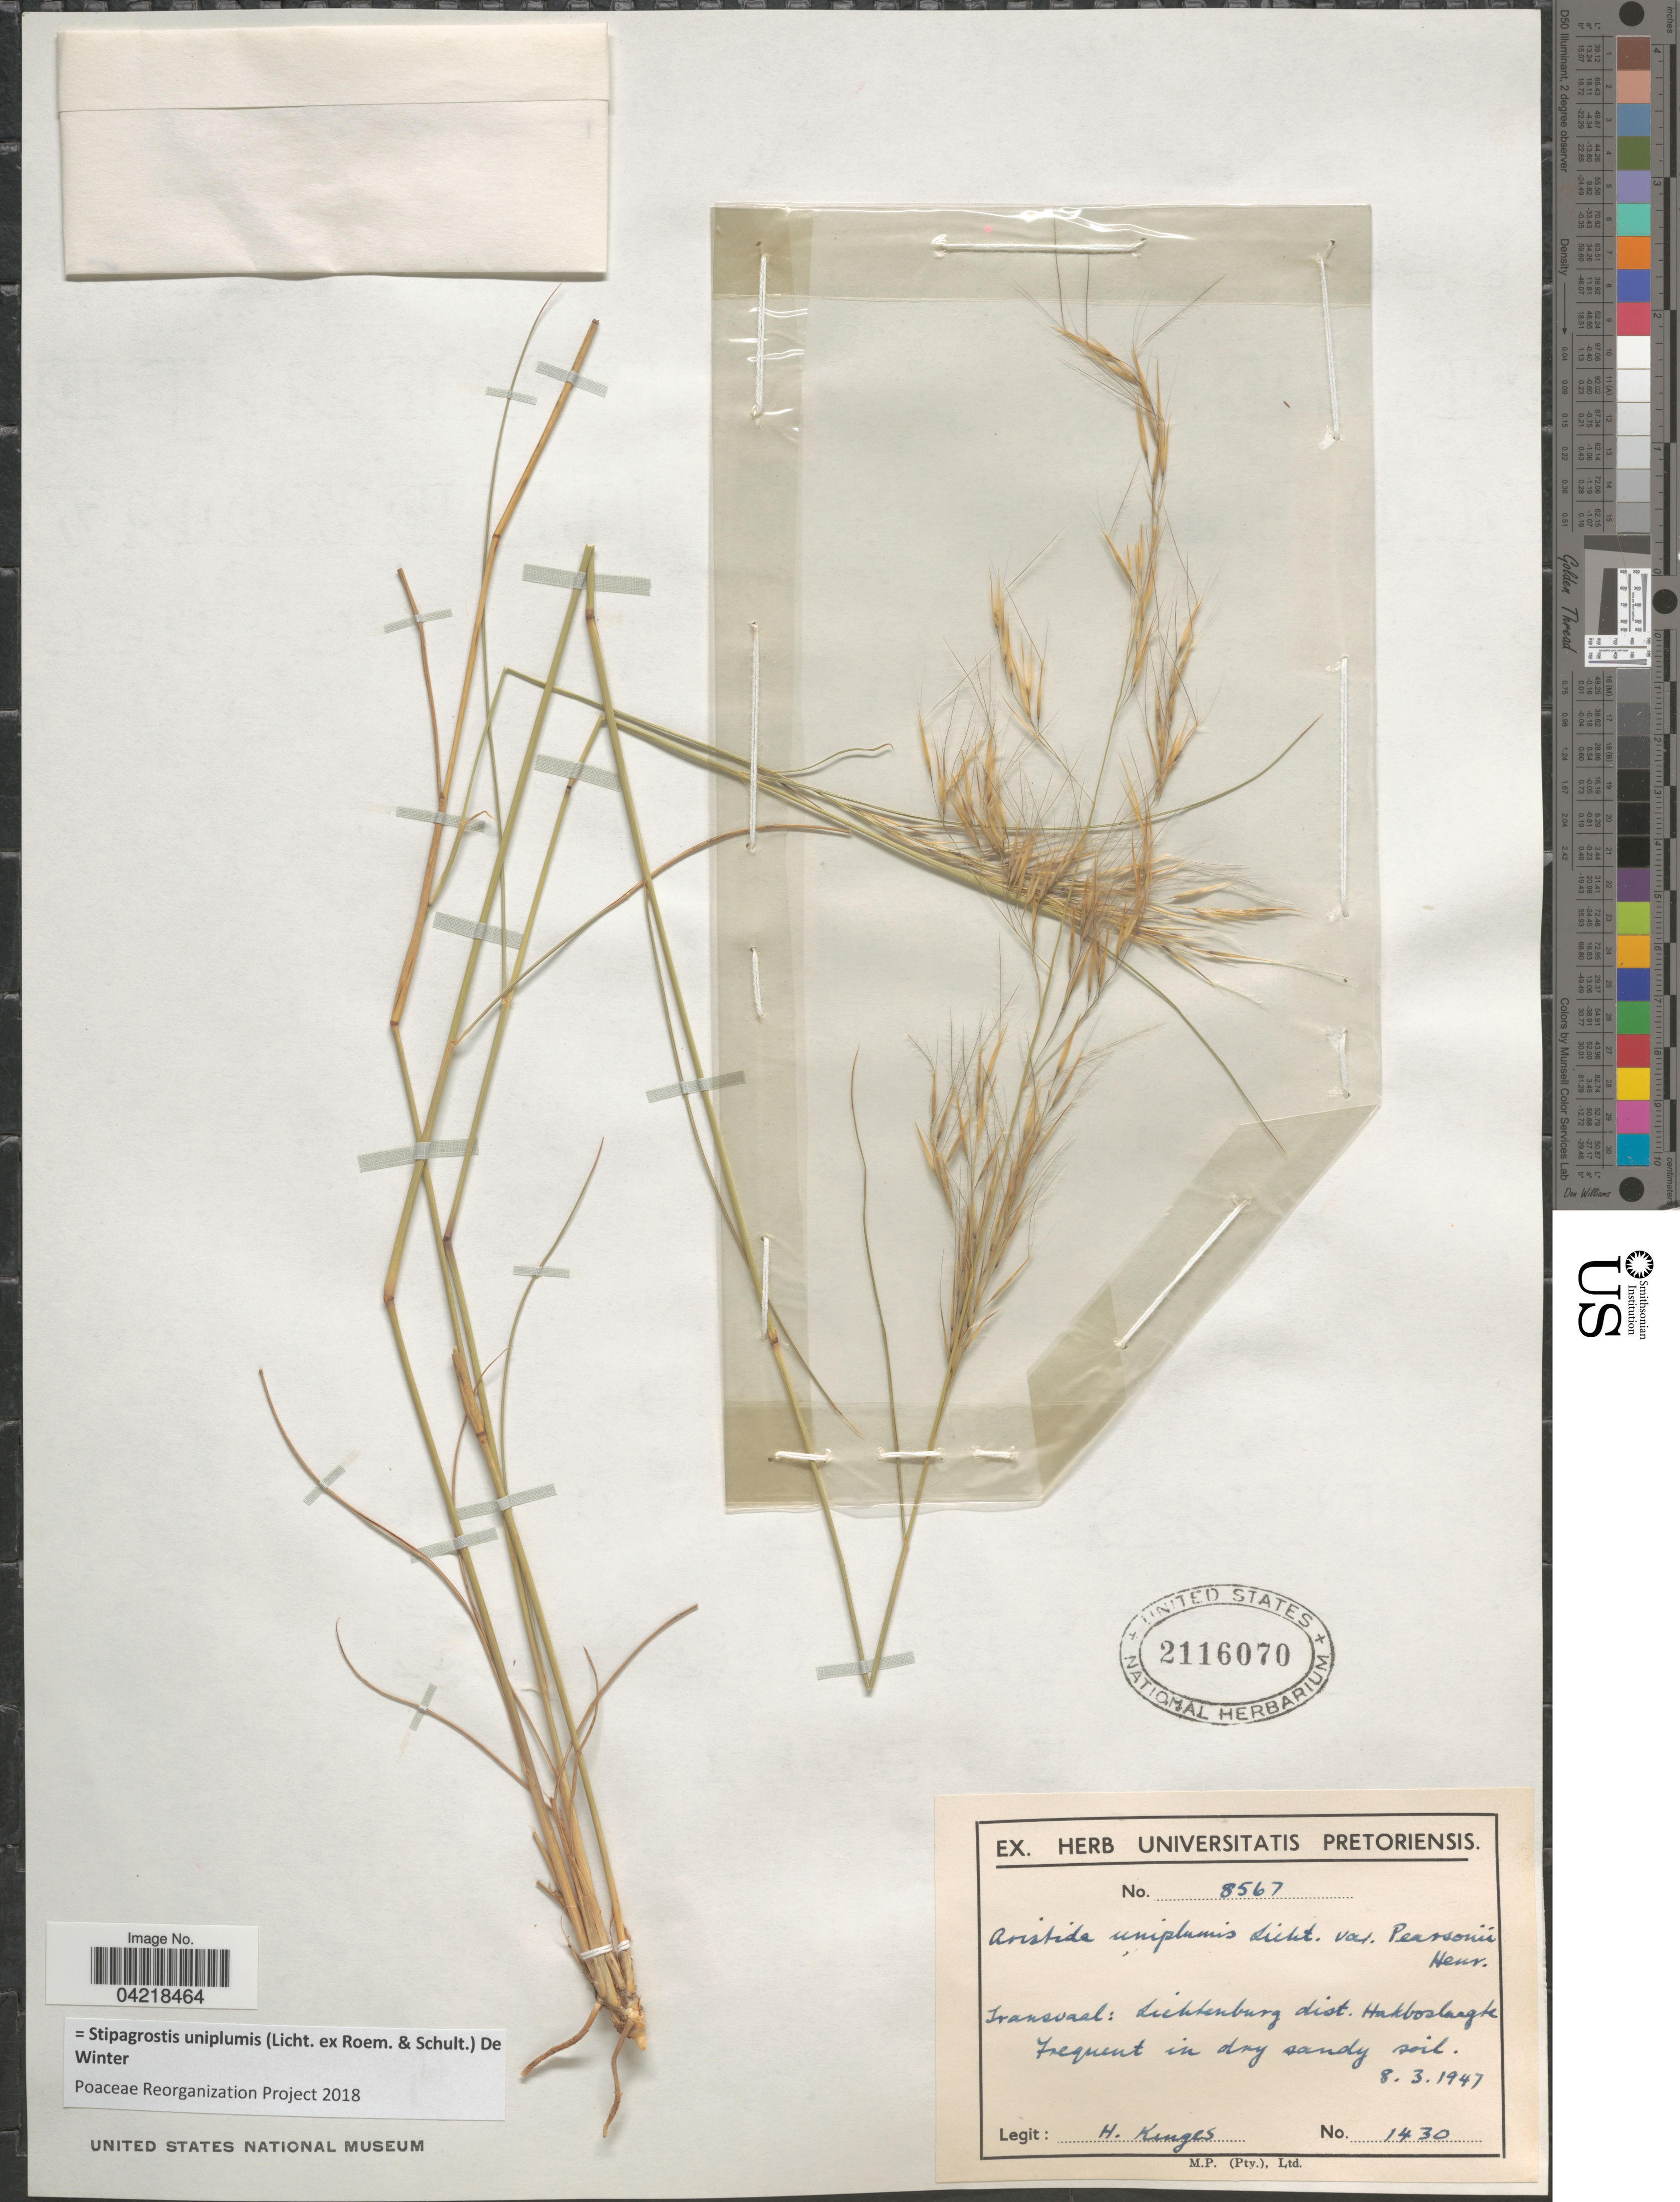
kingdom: Plantae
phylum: Tracheophyta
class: Liliopsida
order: Poales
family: Poaceae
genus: Stipagrostis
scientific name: Stipagrostis uniplumis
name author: (Licht.) De Winter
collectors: H. Kinges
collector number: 1430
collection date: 1947-03-08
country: South Africa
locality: Transvaal: Sichtenburg dist. Hakboslaagte. Frequent in dry sandy soil.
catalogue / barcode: US 2116070